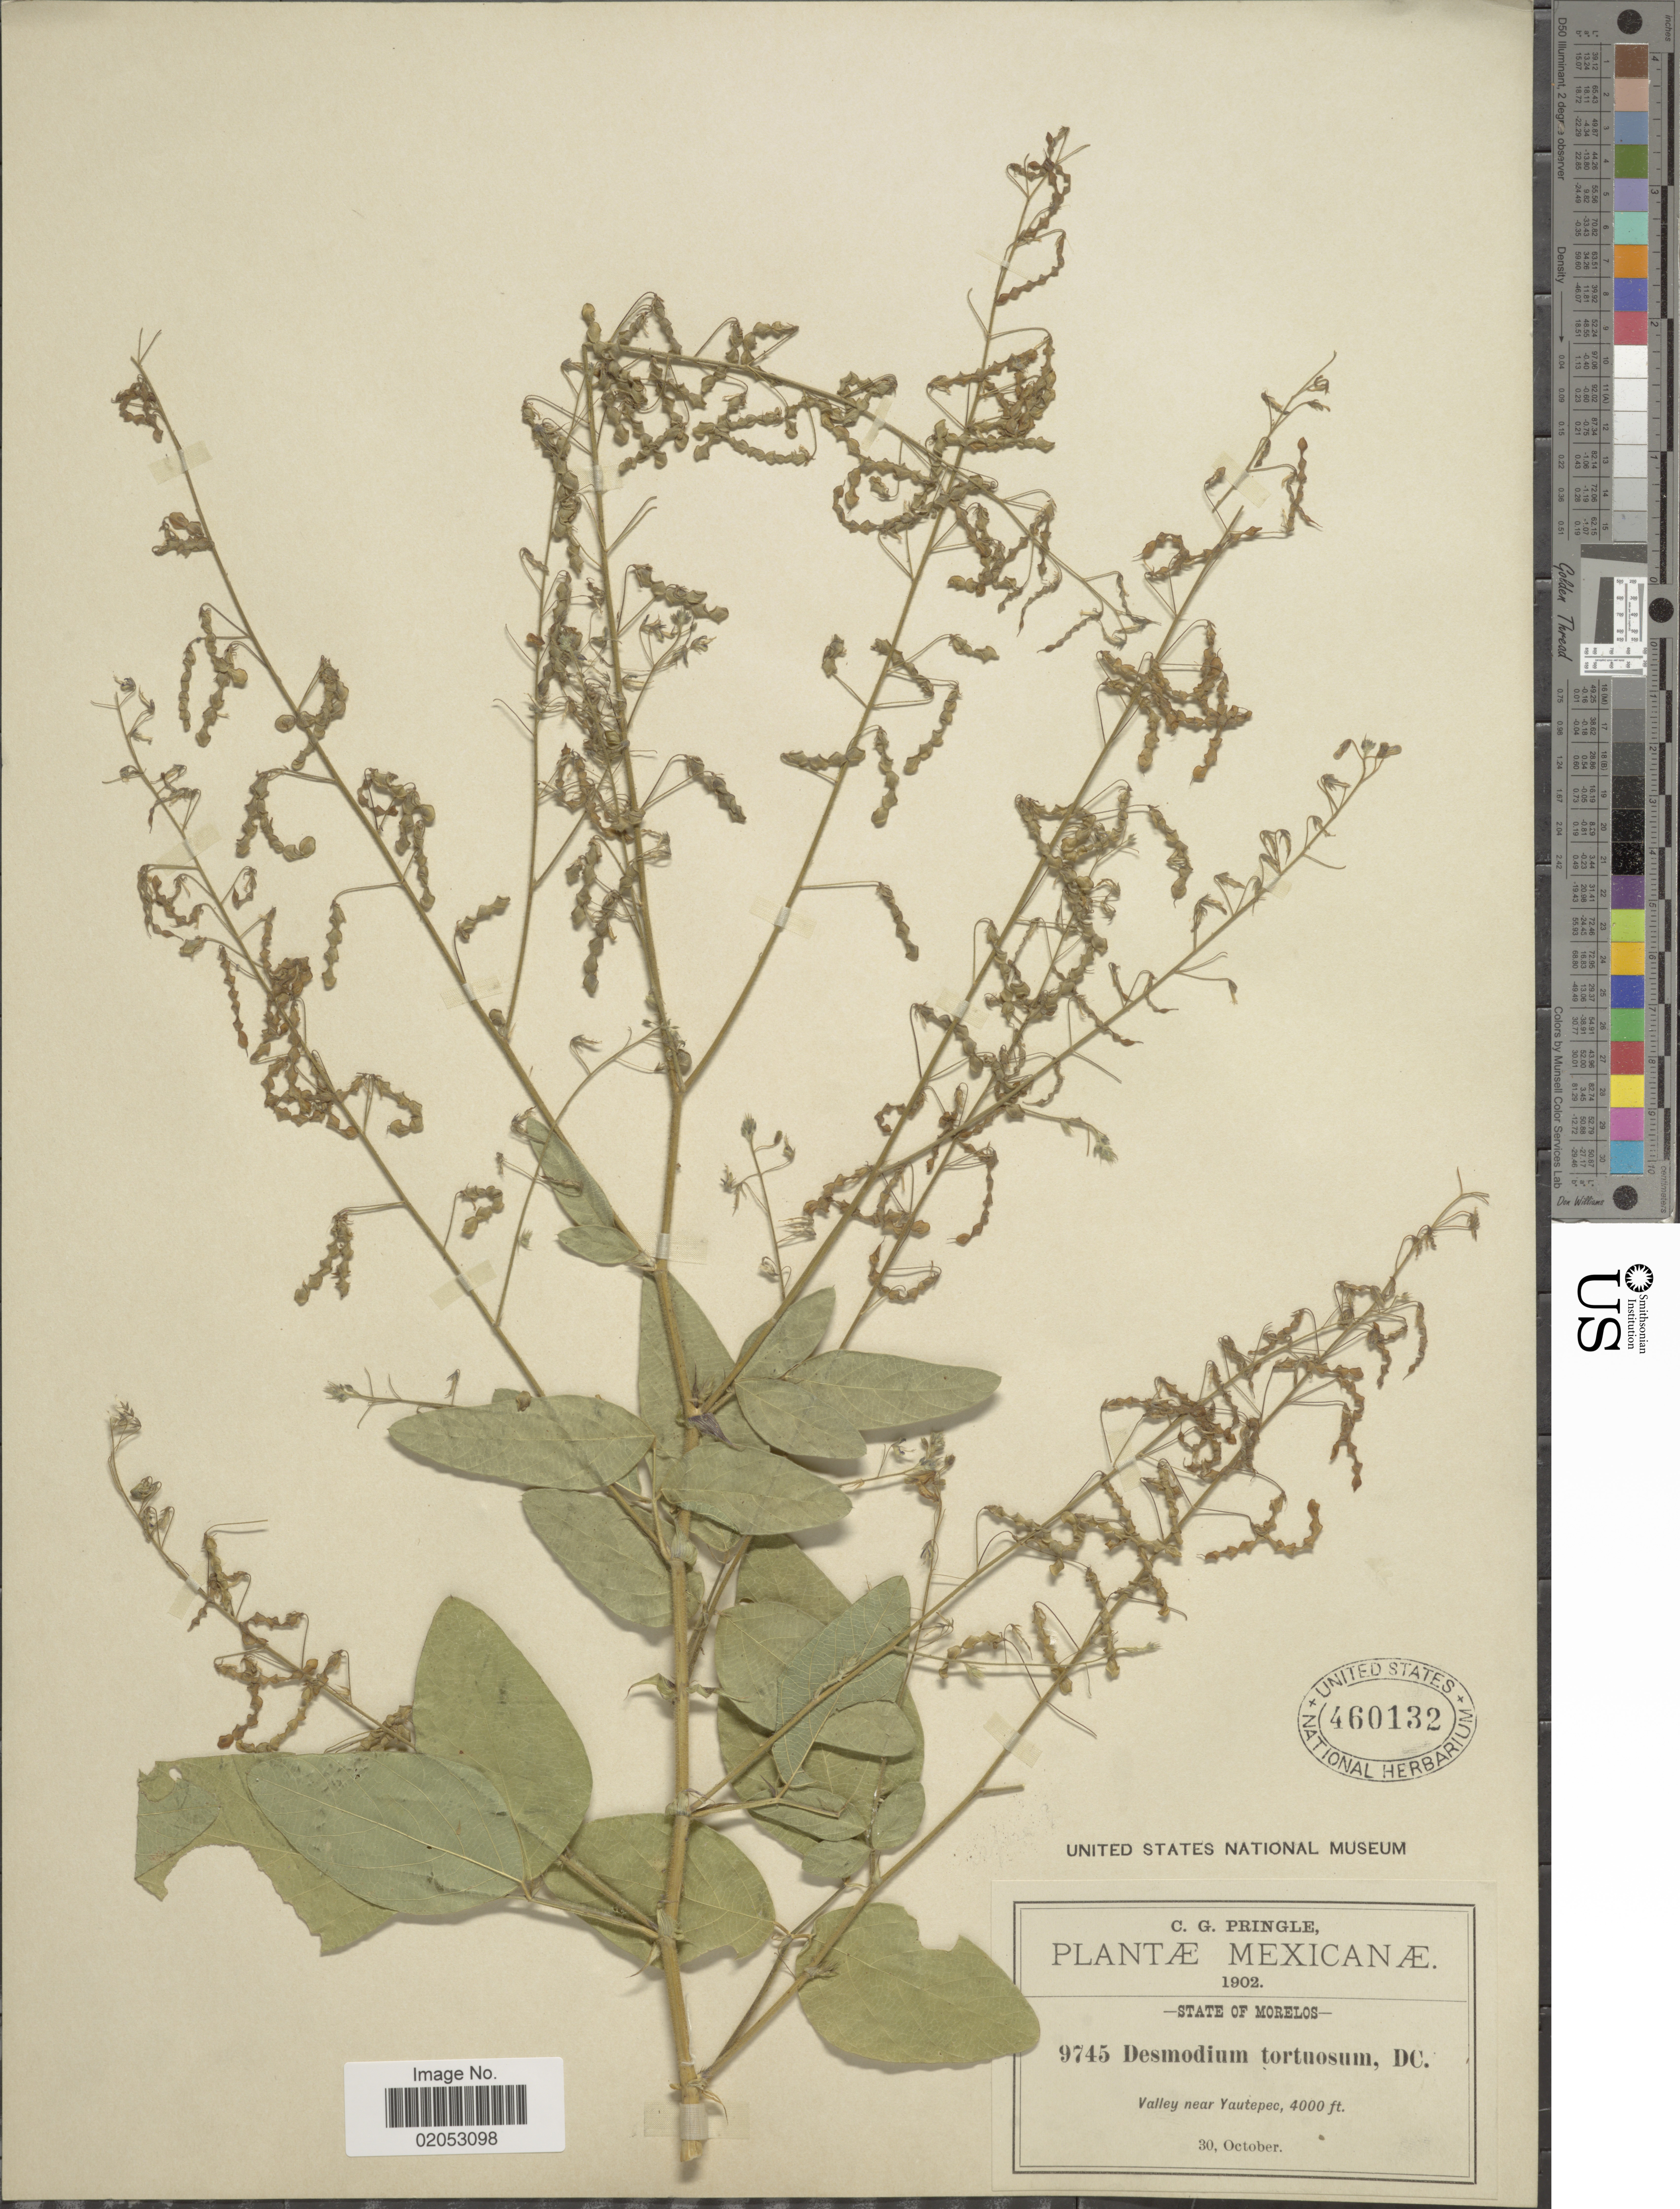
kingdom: Plantae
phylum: Tracheophyta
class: Magnoliopsida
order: Fabales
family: Fabaceae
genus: Desmodium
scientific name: Desmodium tortuosum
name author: (Sw.) DC.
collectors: C. G. Pringle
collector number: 9745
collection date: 1902-10-30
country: Mexico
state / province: Morelos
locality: State of Morelos. Valley near Yautepec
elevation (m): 1219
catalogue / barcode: US 460132